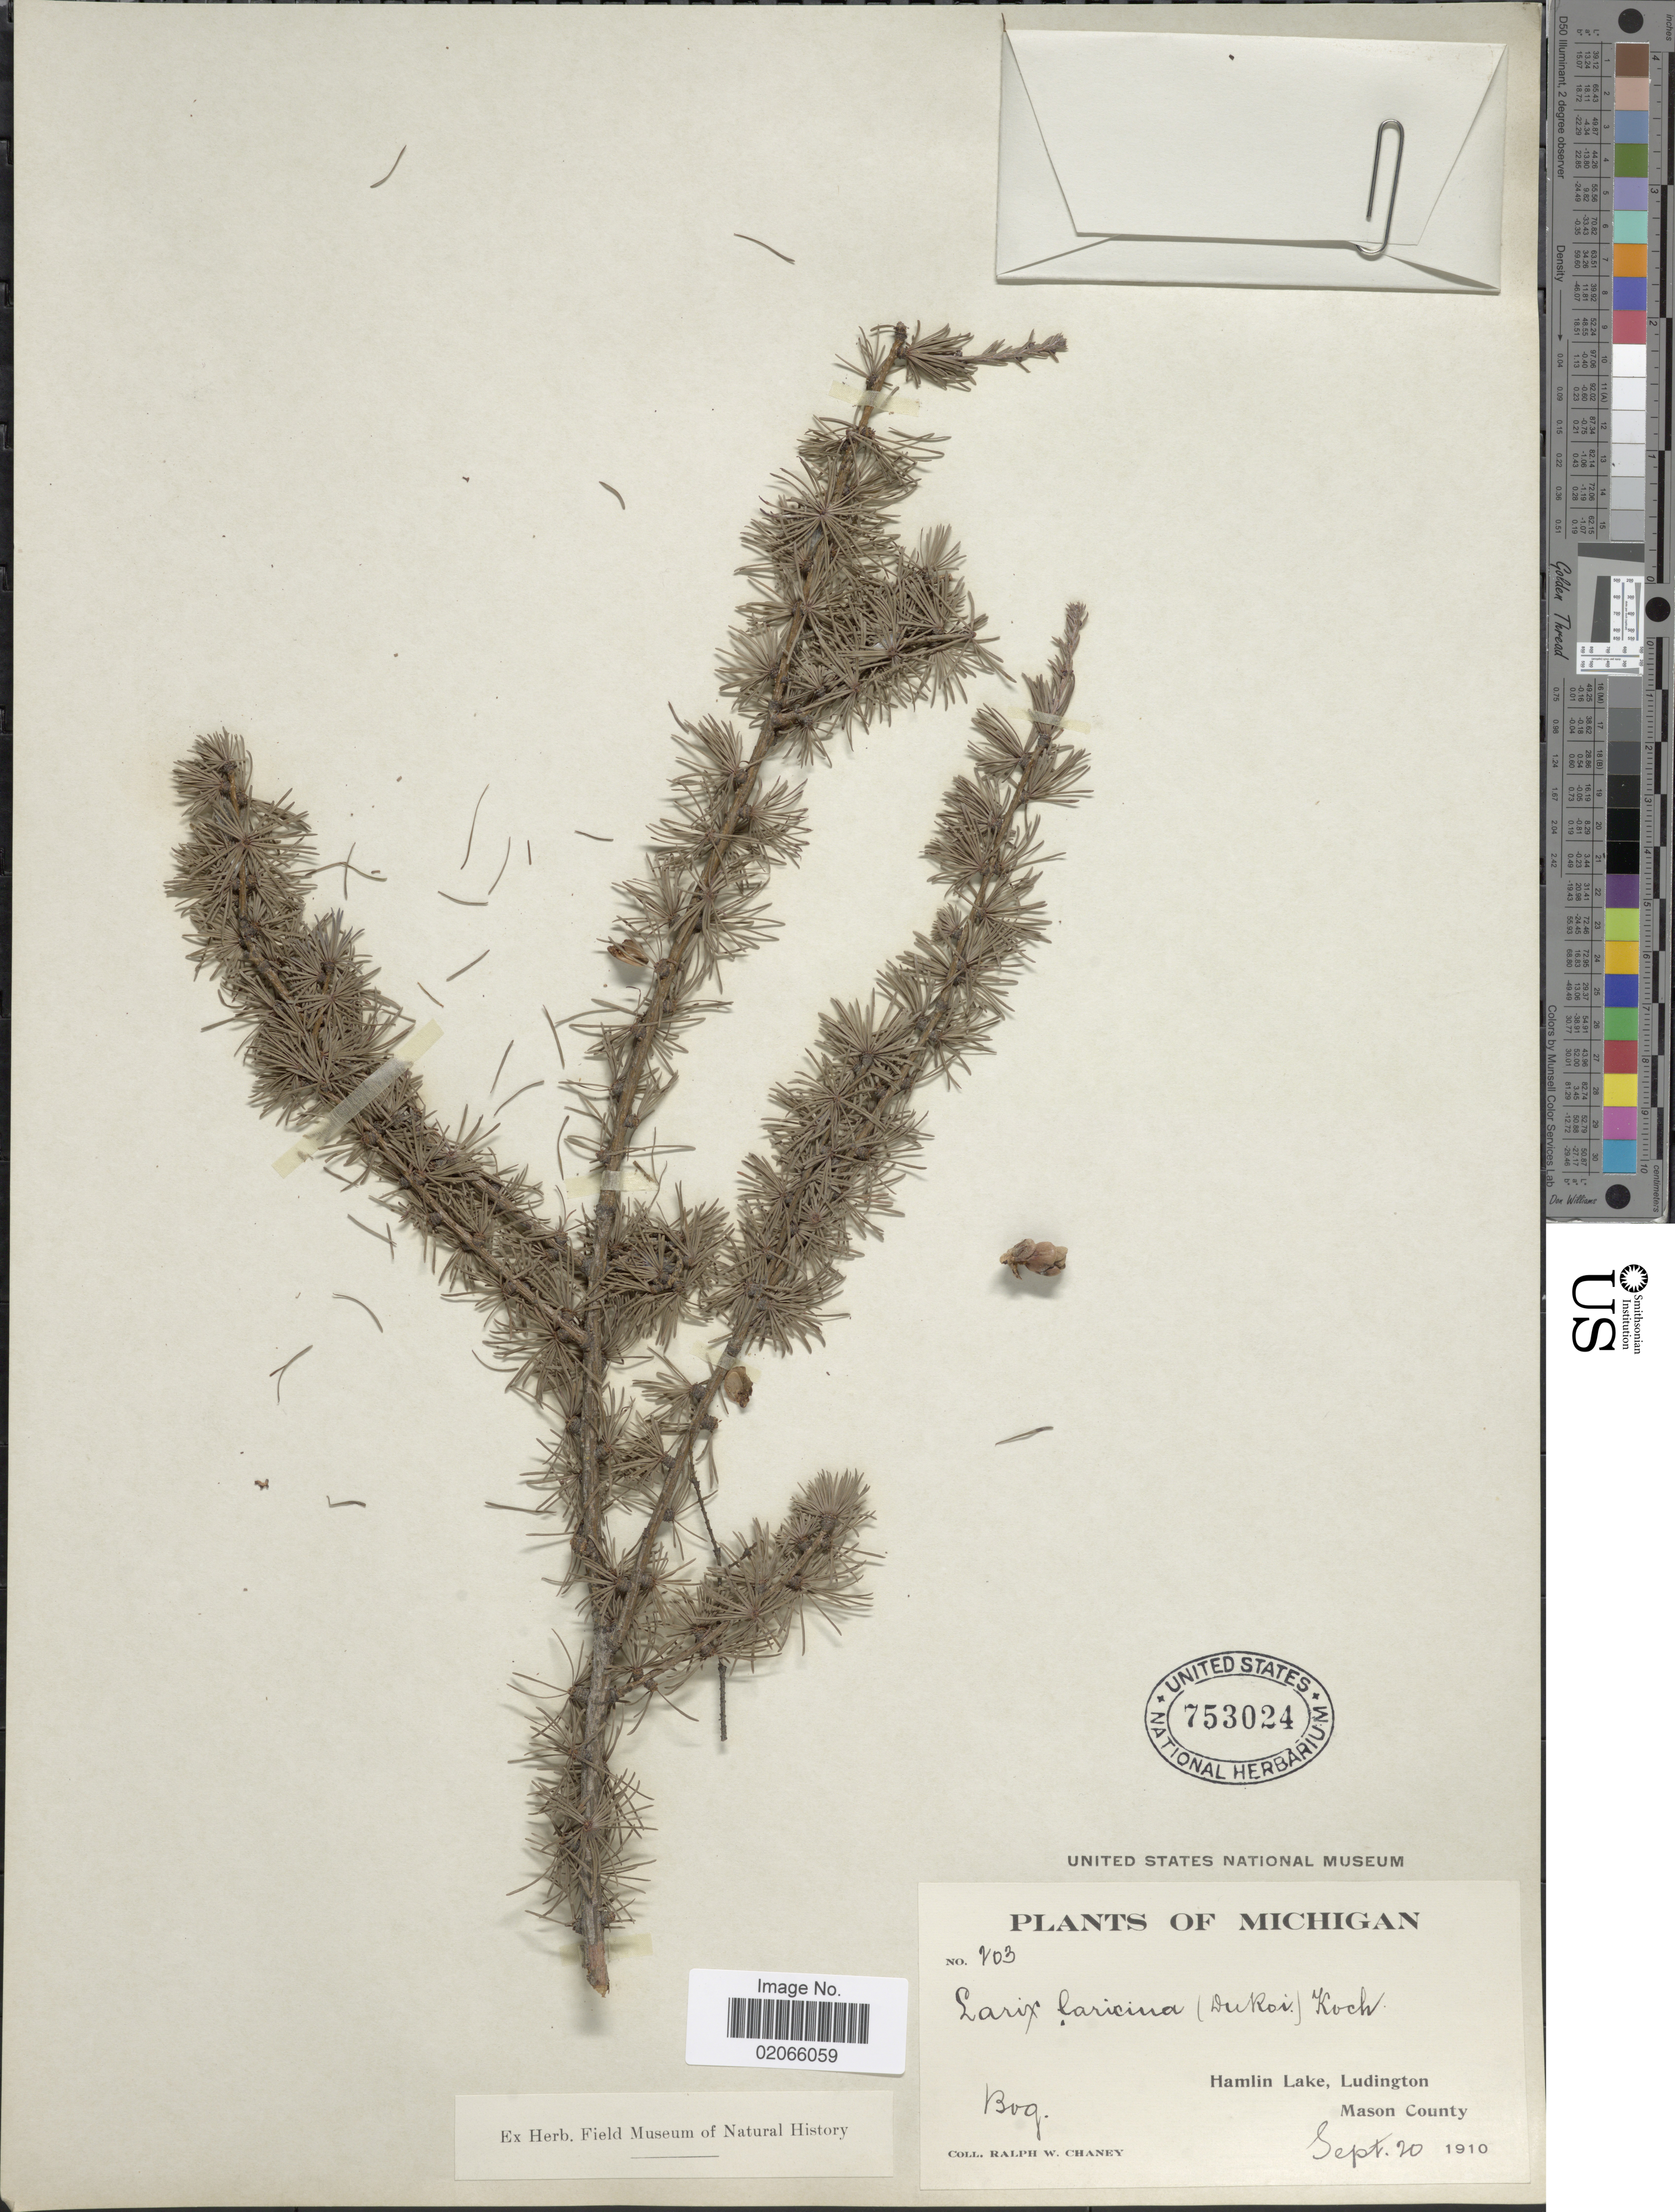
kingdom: Plantae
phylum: Tracheophyta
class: Pinopsida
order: Pinales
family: Pinaceae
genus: Larix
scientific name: Larix laricina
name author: (Du Roi) K. Koch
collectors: R. Chaney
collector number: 203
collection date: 1910-09-20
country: United States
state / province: Michigan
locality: Hamlin Lake, Ludington. Mason County.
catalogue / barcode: US 753024